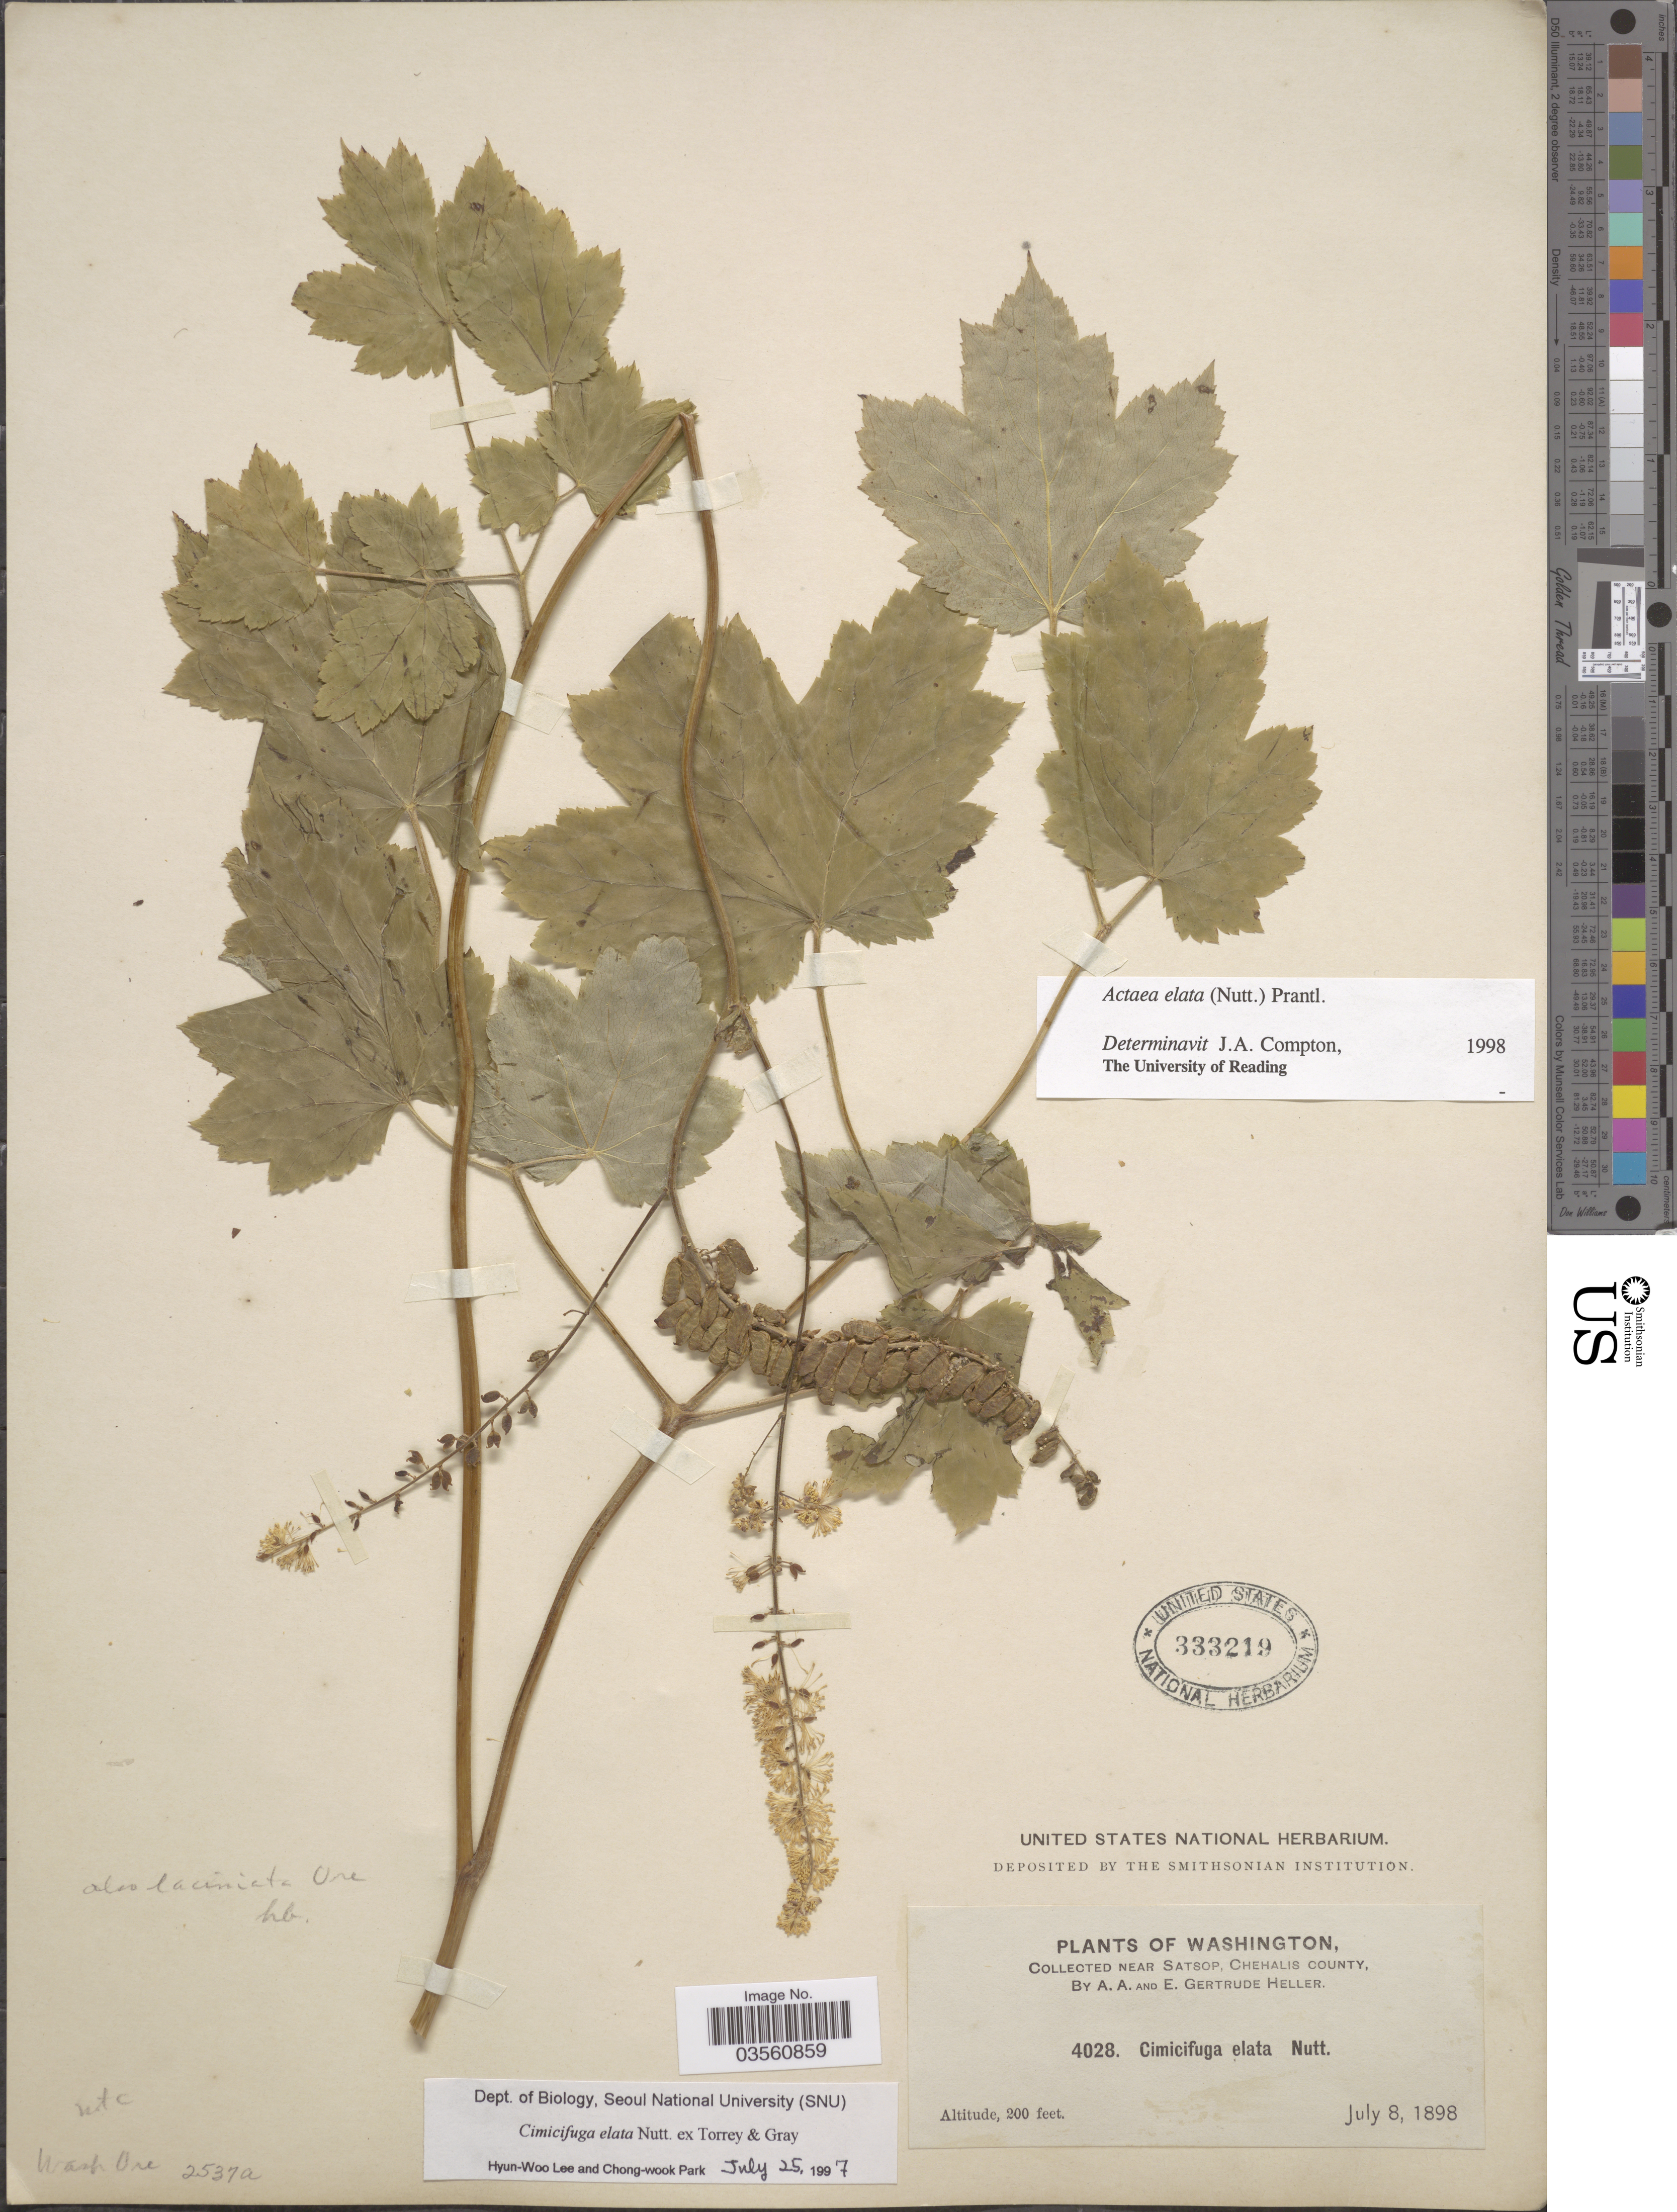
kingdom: Plantae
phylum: Tracheophyta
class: Magnoliopsida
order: Ranunculales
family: Ranunculaceae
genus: Actaea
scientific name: Actaea elata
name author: (Nutt.) Prantl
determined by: Compton, J. A.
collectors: A. A. Heller & E. G. Heller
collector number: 4028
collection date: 1898-07-08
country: United States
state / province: Washington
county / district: Grays Harbor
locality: Near Satsop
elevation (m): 61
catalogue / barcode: US 333219